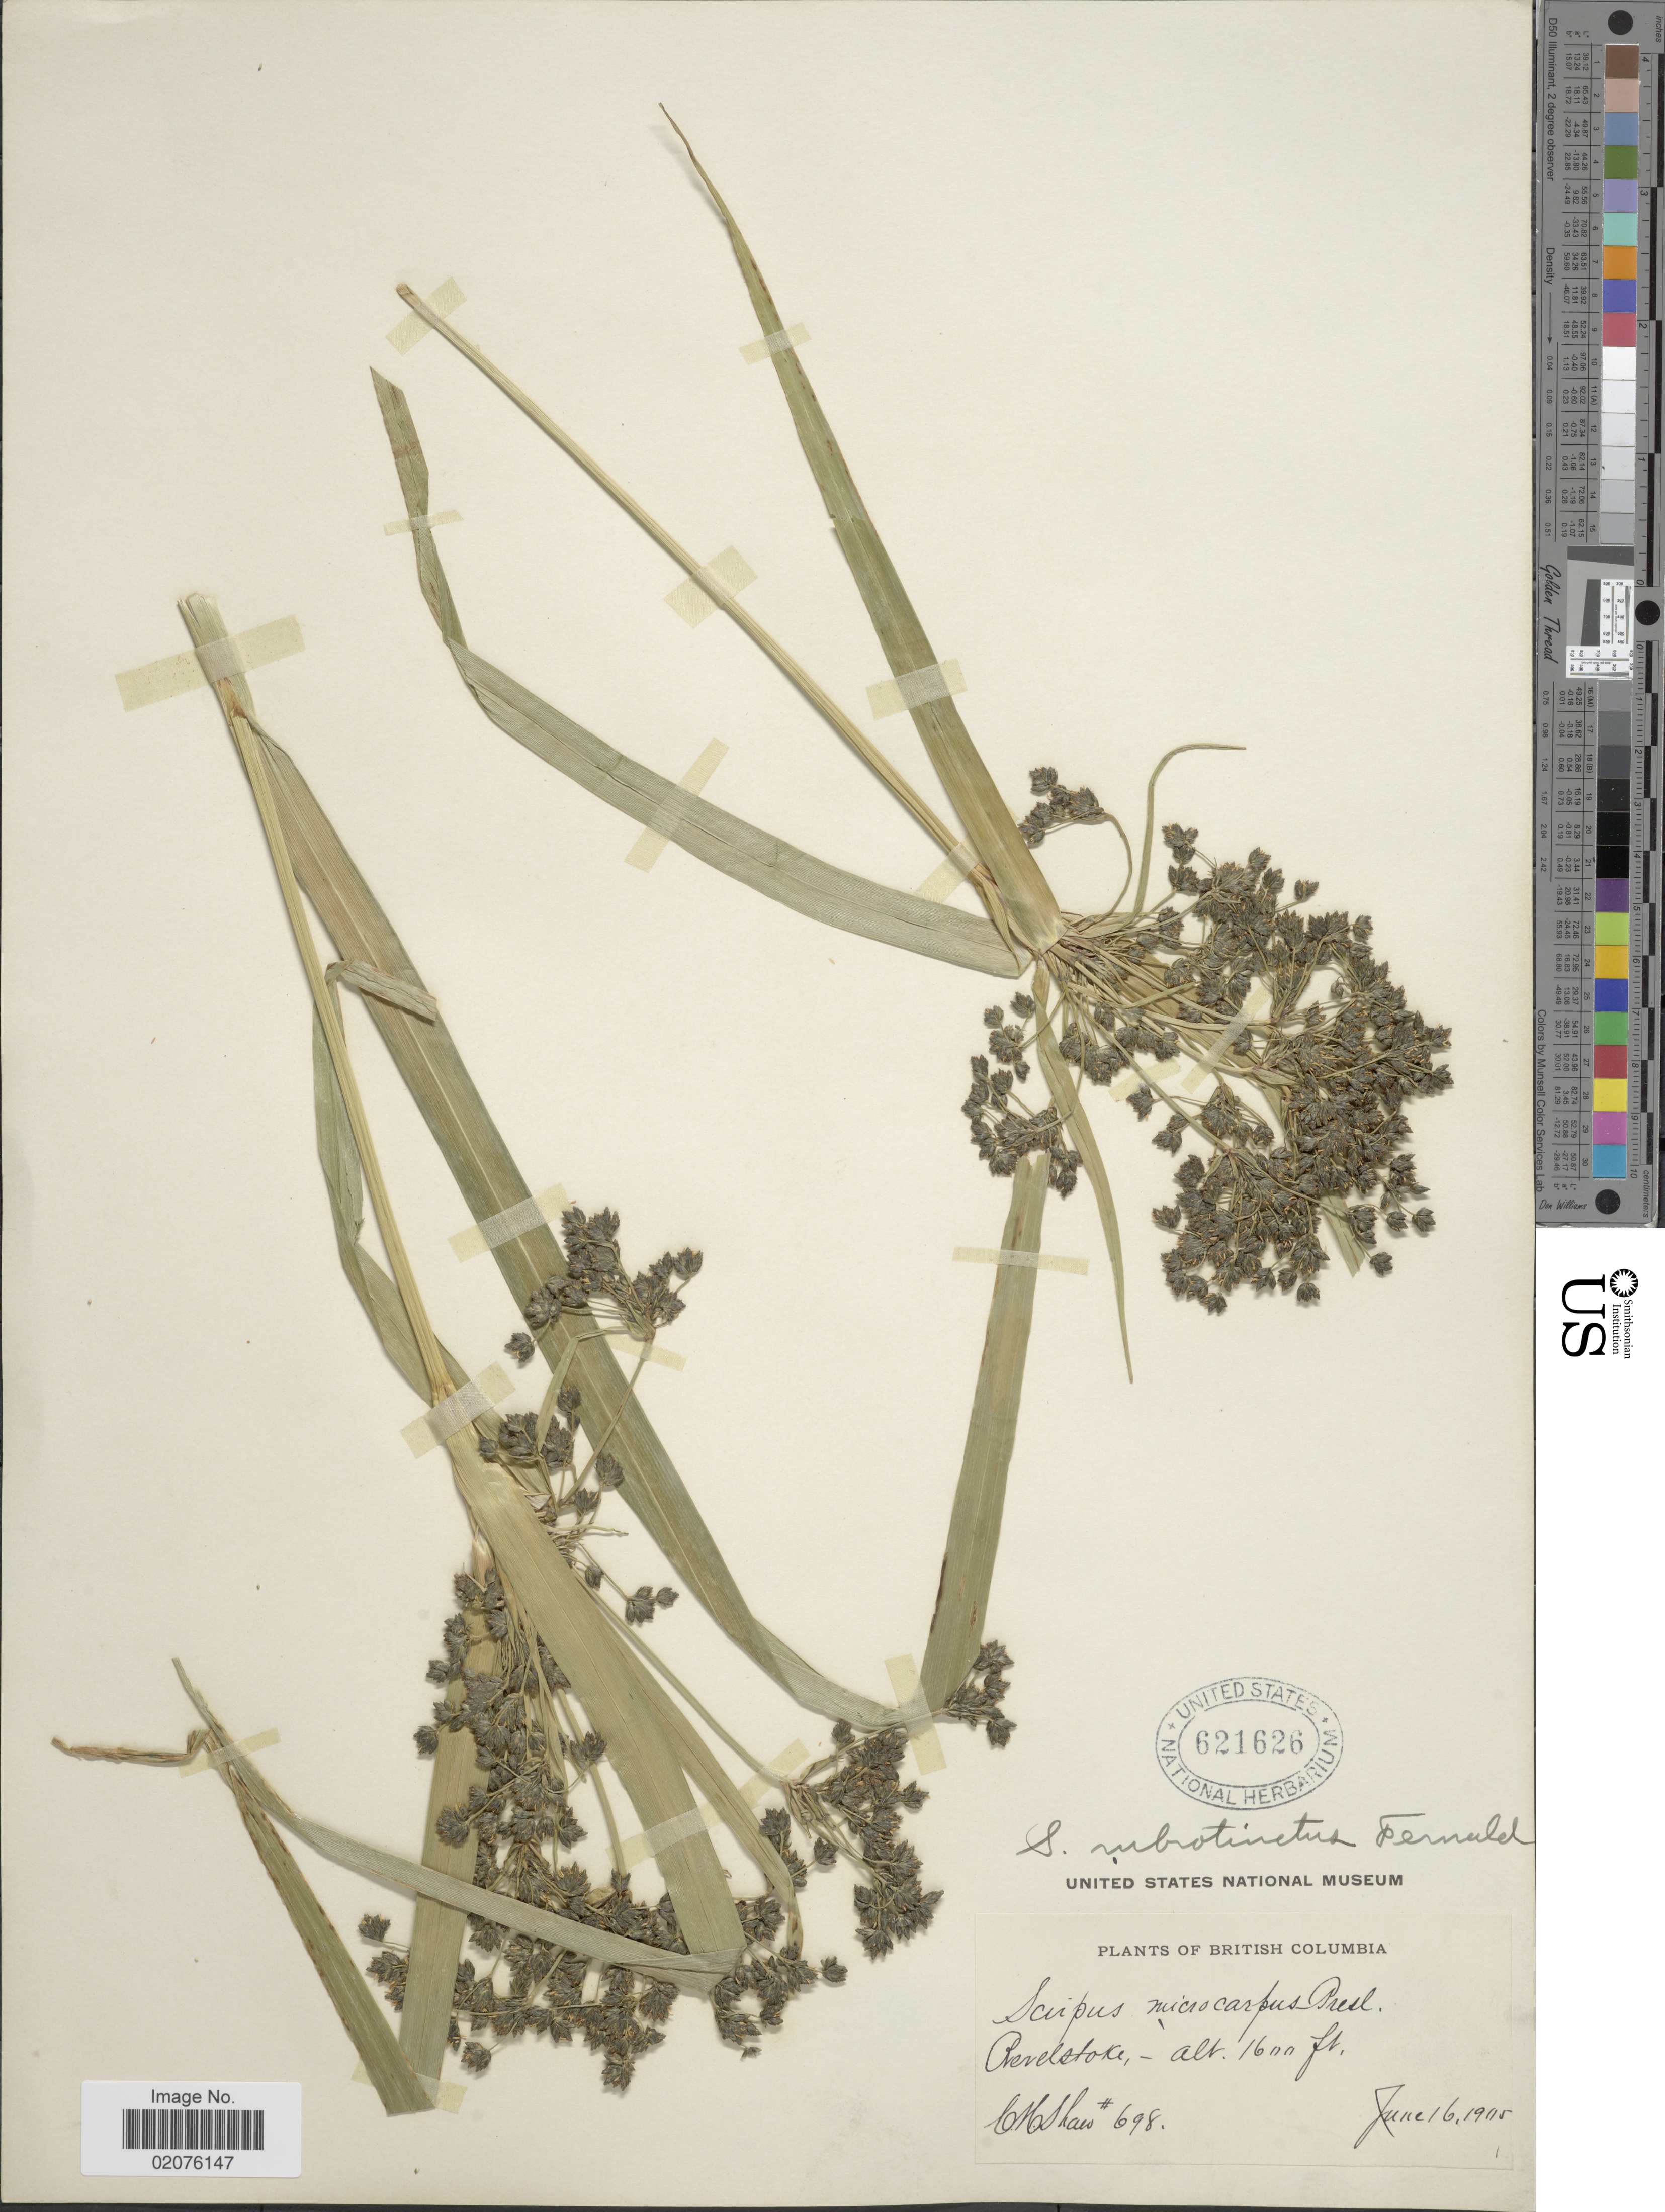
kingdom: Plantae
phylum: Tracheophyta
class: Liliopsida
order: Poales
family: Cyperaceae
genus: Scirpus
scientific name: Scirpus microcarpus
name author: J. Presl & C. Presl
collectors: C. M. Shaw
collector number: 98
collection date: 1905-06-16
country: Canada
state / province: British Columbia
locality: Revelstoke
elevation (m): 488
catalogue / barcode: US 621626